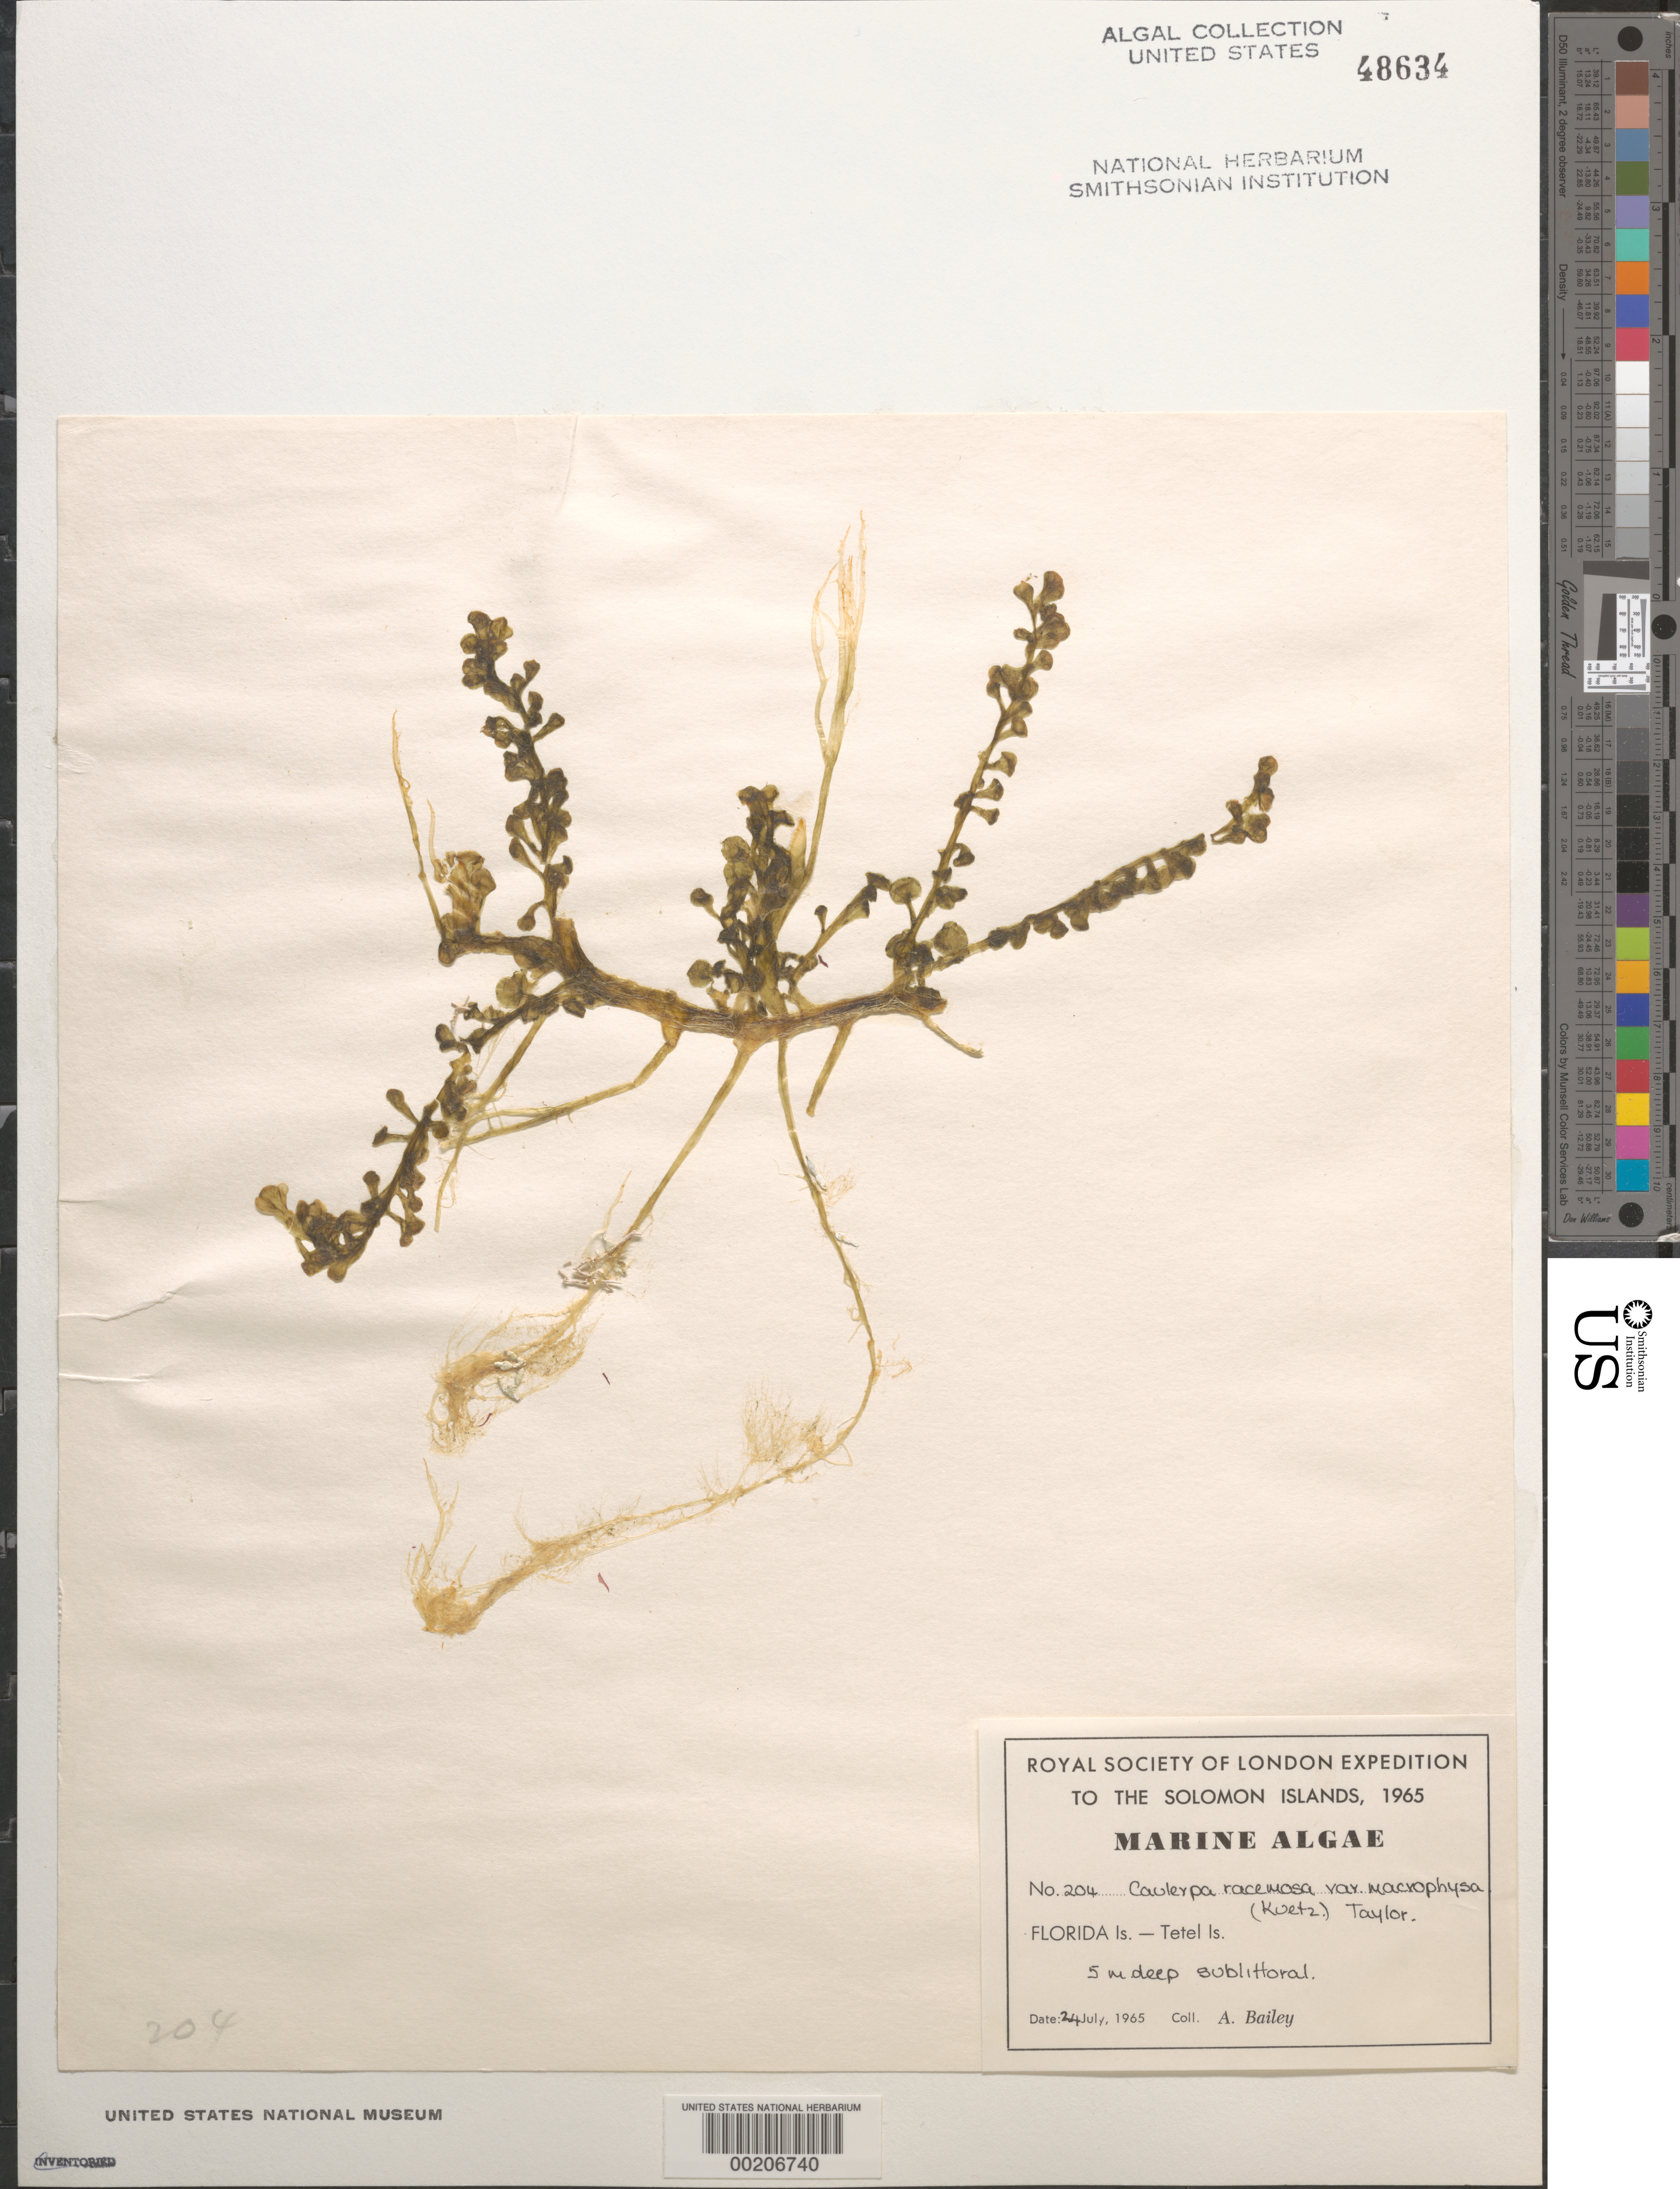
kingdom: Plantae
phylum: Chlorophyta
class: Ulvophyceae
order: Bryopsidales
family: Caulerpaceae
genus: Caulerpa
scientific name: Caulerpa racemosa var. macrophysa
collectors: A. Bailey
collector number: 204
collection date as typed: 24 Jul 1965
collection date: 1965-07-24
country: Solomon Islands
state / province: Central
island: Tete [Tetel]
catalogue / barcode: US 48634